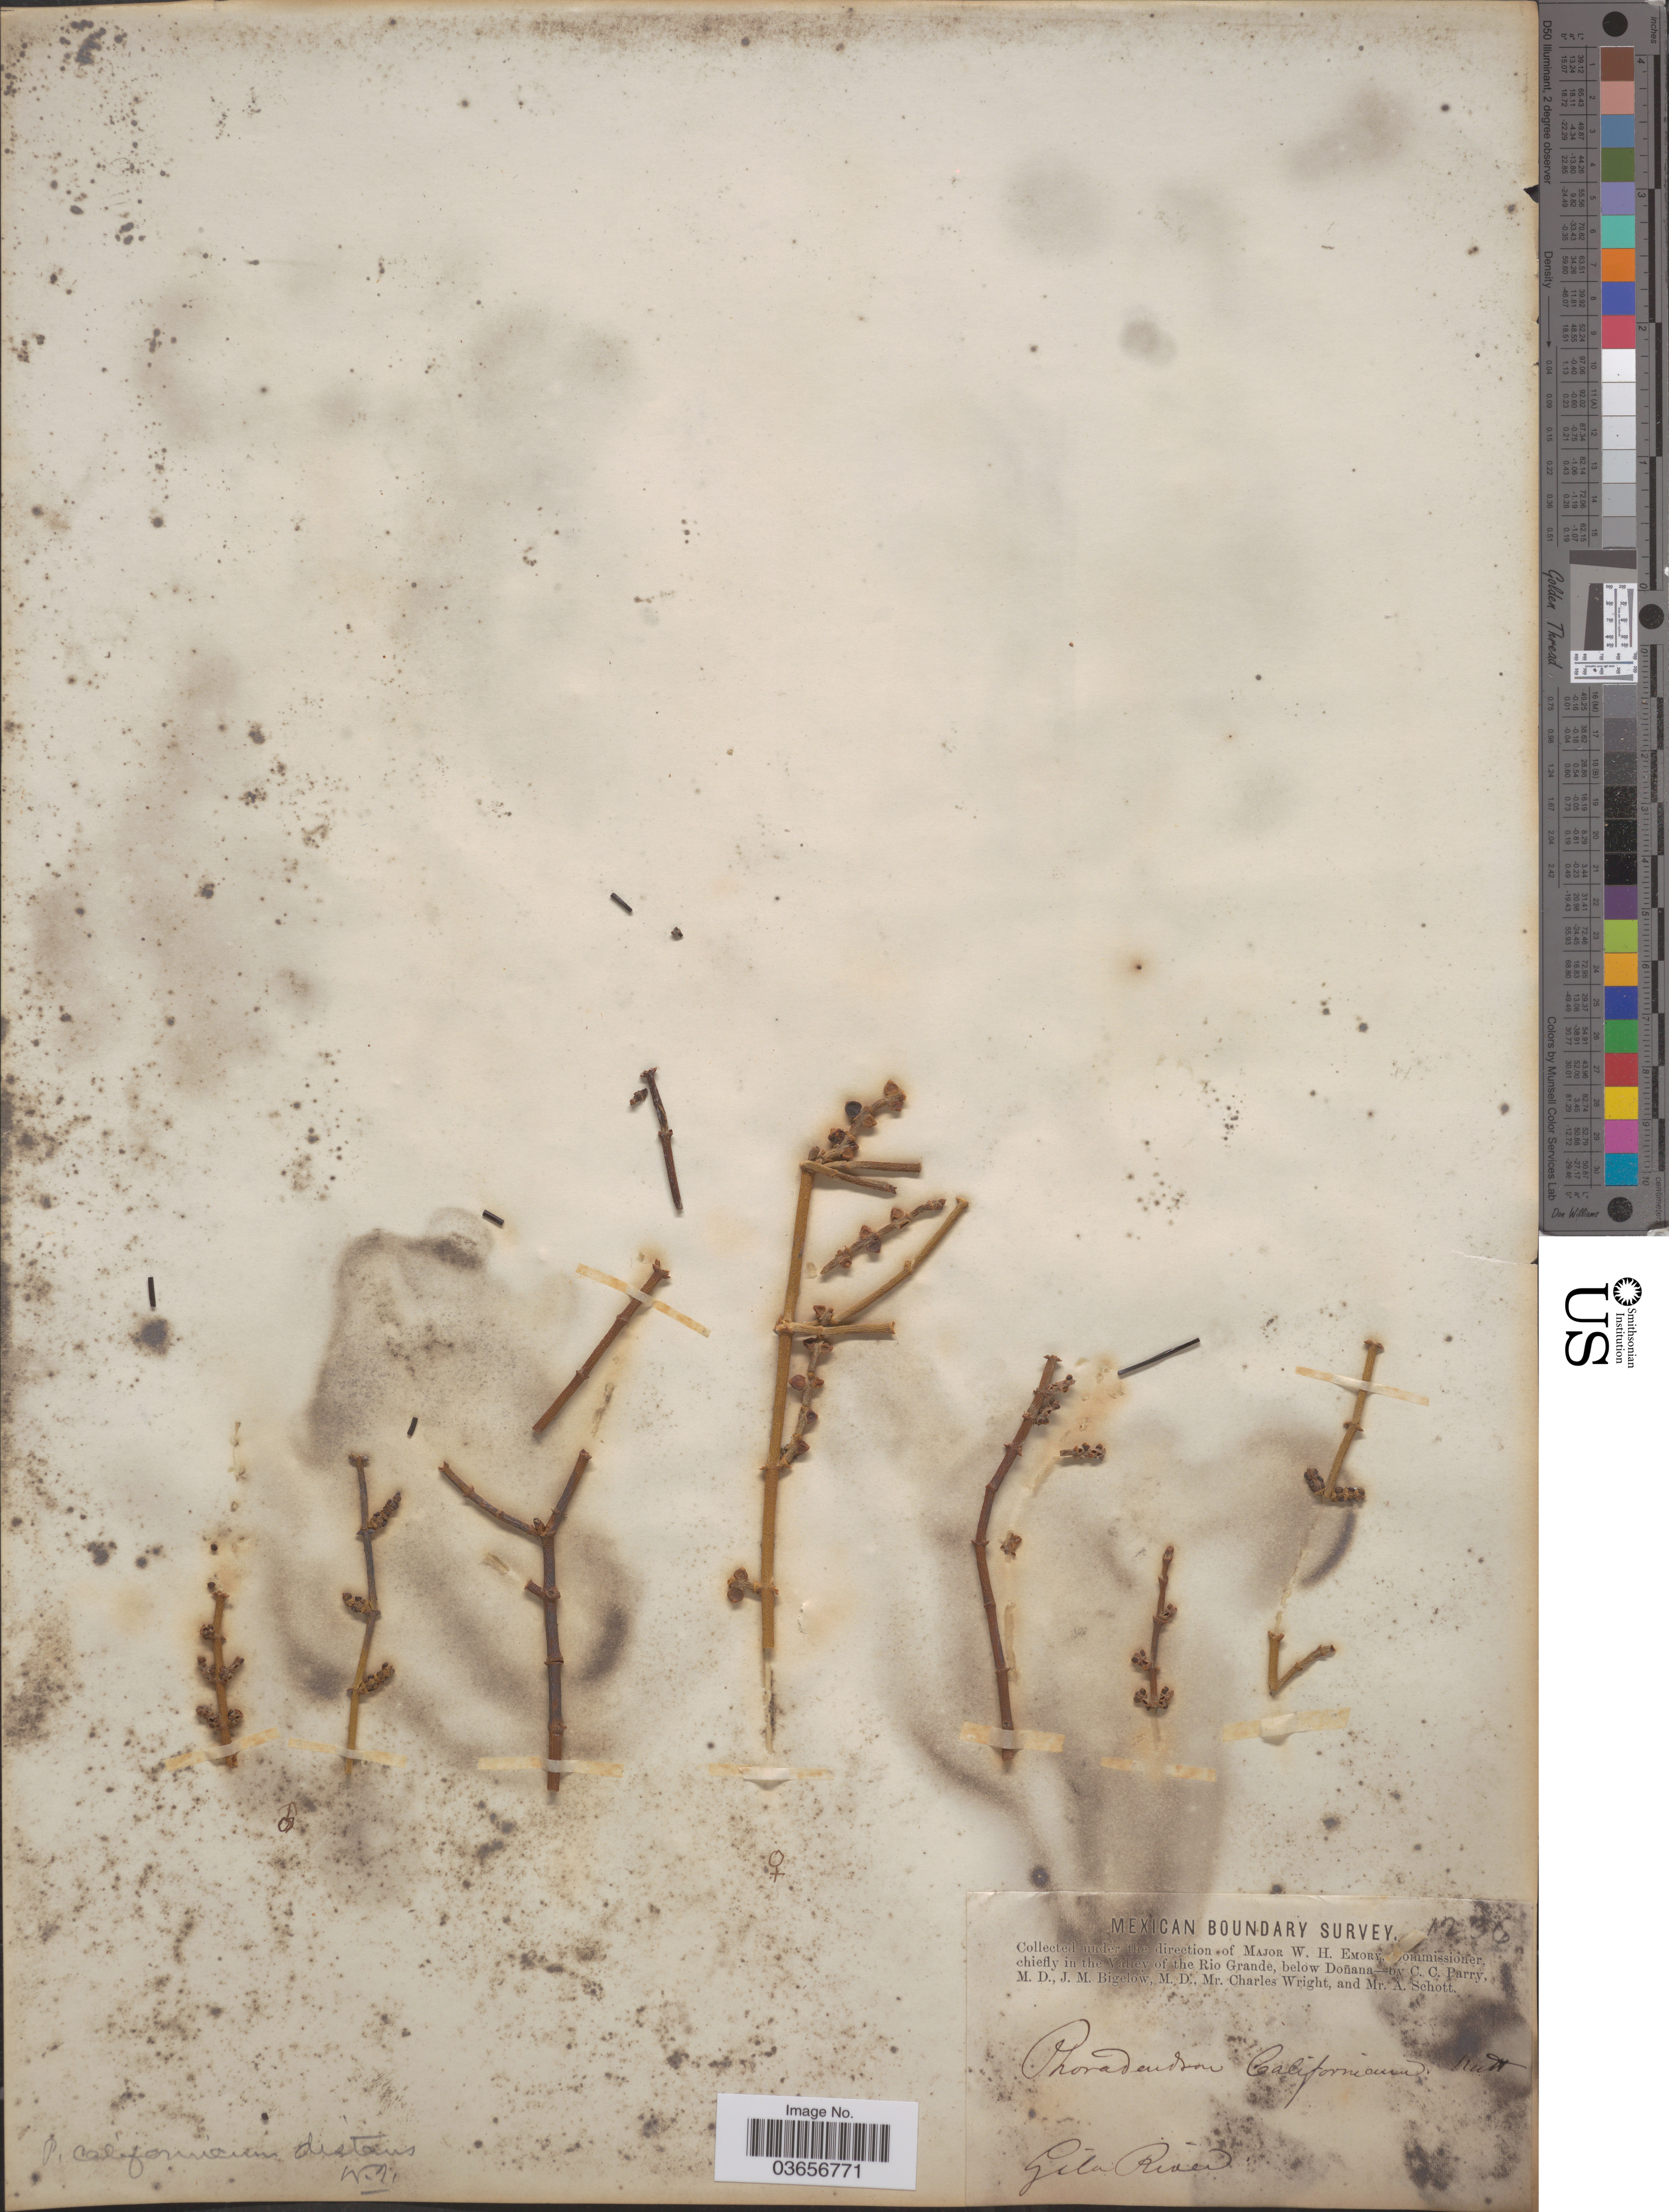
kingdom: Plantae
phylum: Tracheophyta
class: Magnoliopsida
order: Santalales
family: Viscaceae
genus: Phoradendron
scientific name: Phoradendron californicum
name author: Nutt.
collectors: C. C. Parry, J. M. Bigelow, C. Wright & A. Schott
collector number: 1236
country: Mexico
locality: In the Valley of the Rio Grande, below Doñana. Gila River.